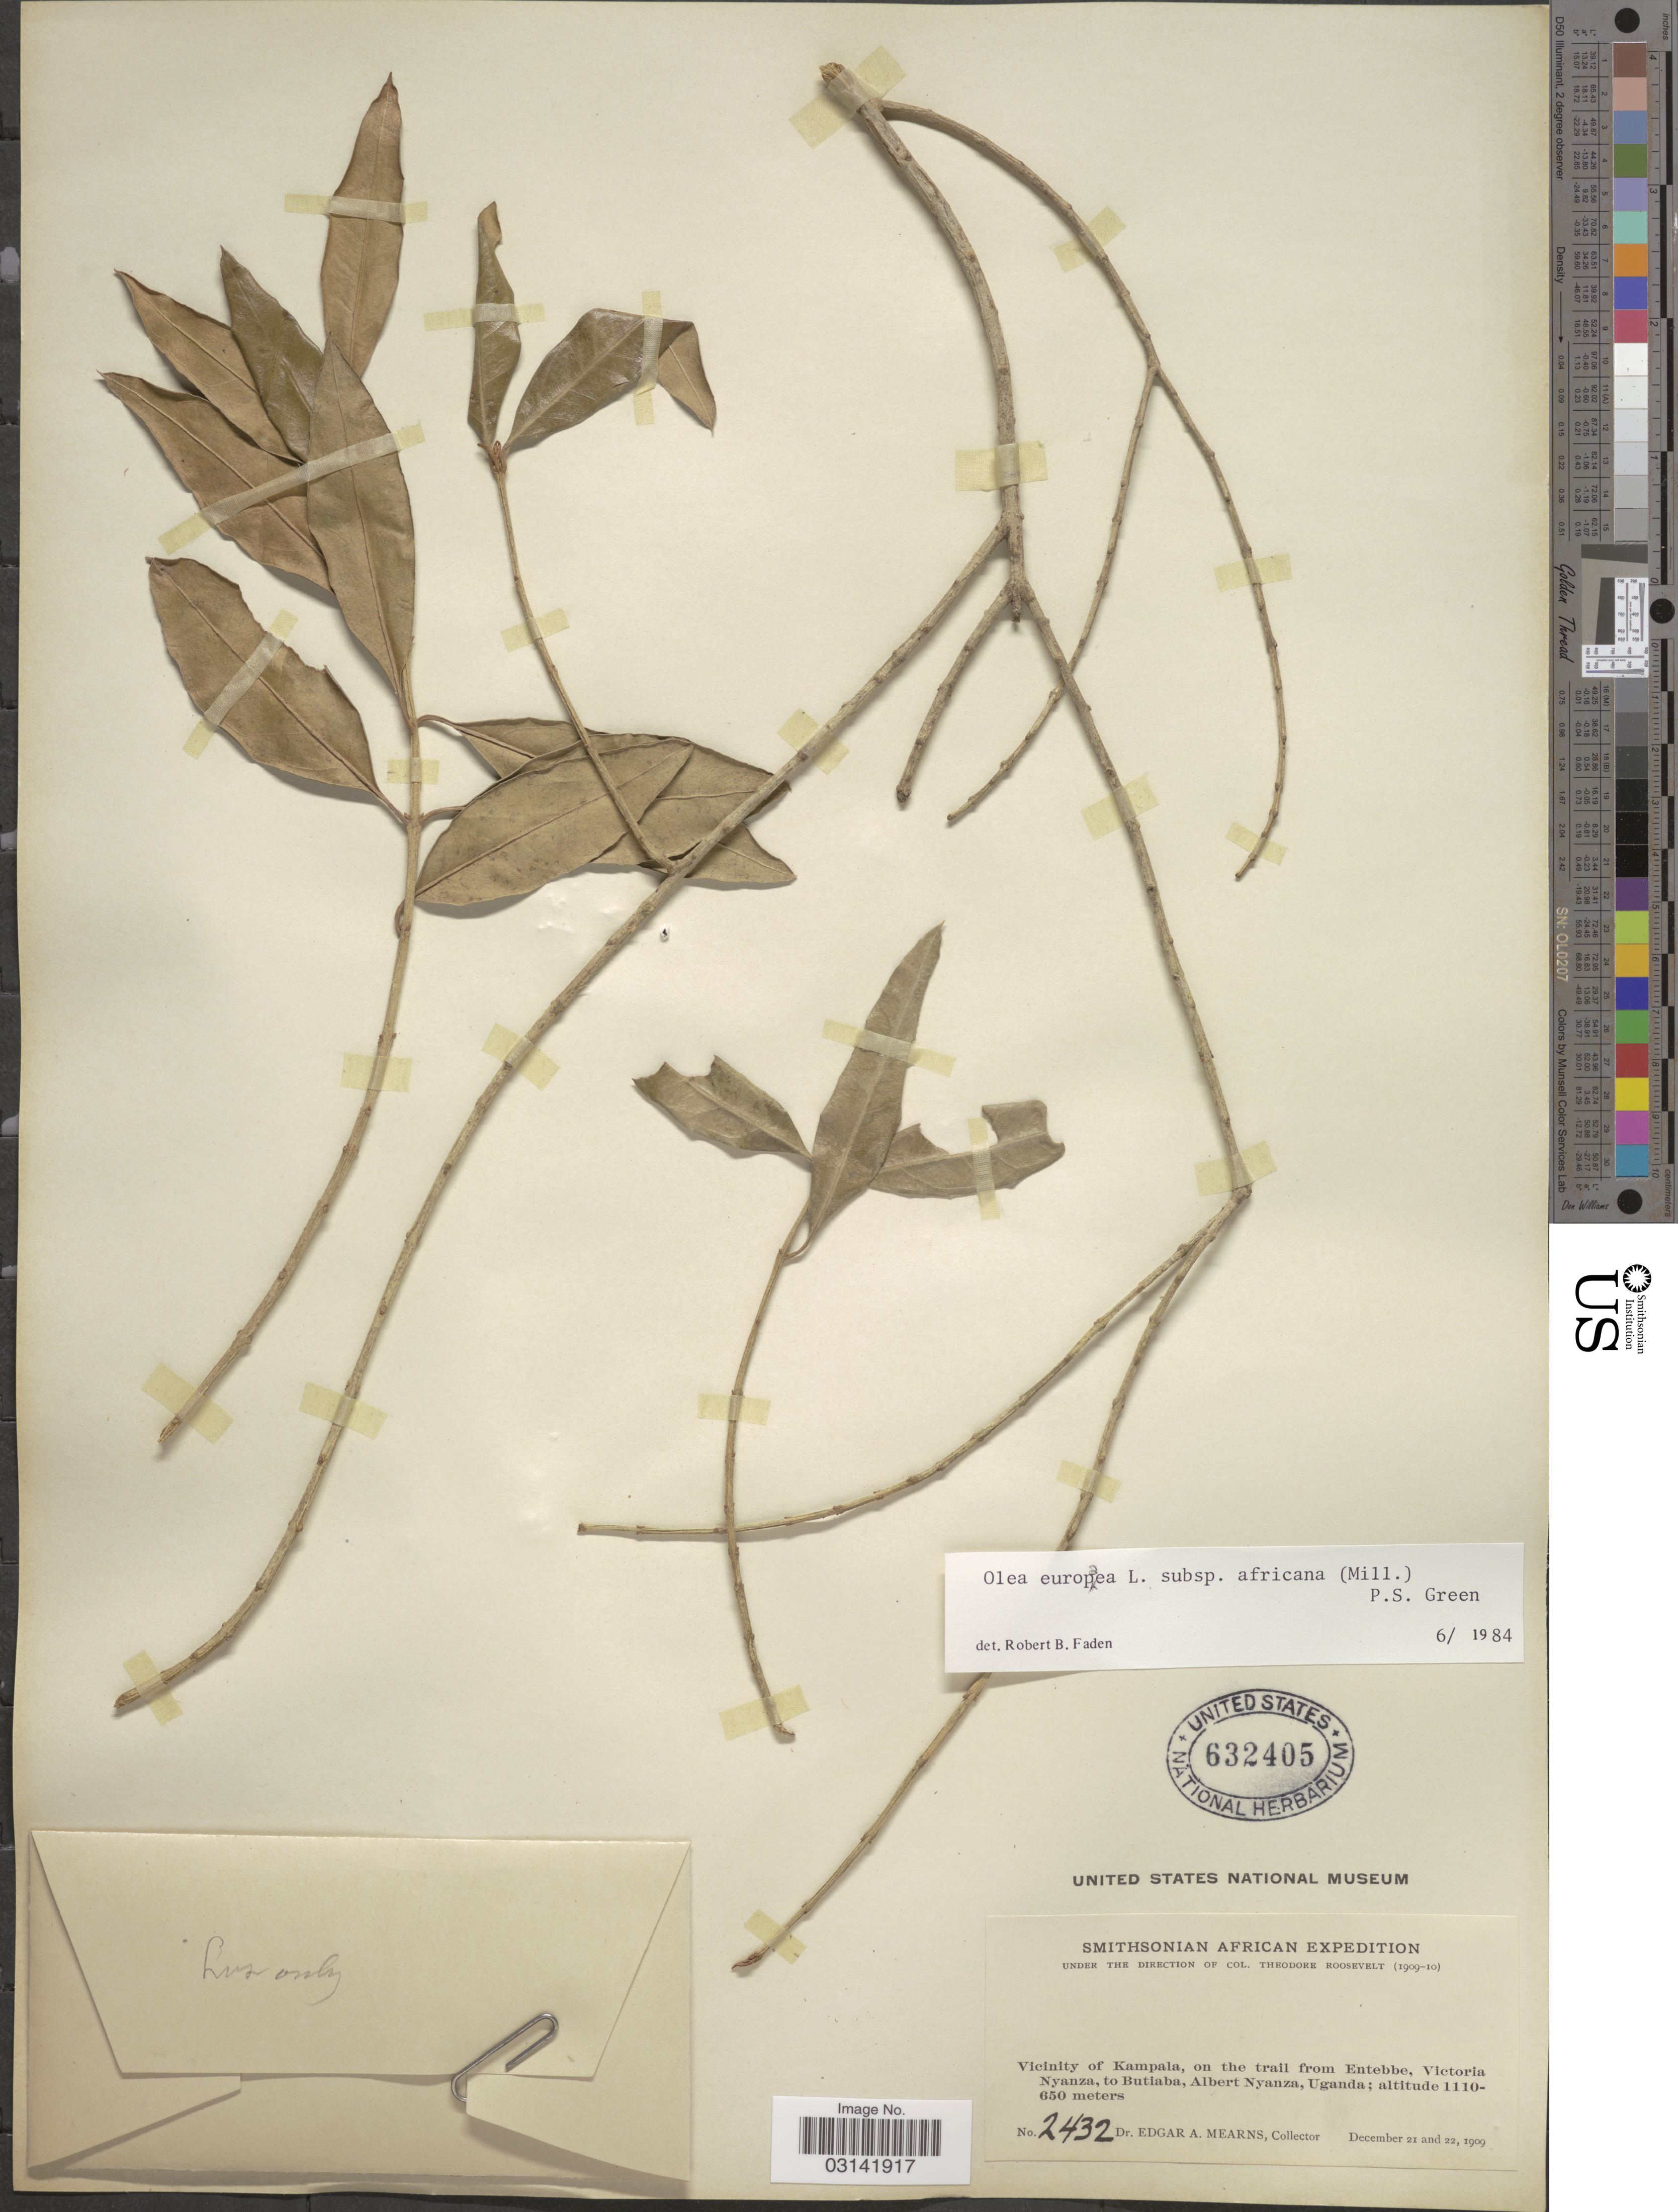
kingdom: Plantae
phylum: Tracheophyta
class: Magnoliopsida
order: Lamiales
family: Oleaceae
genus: Olea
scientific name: Olea africana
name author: Mill.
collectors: E. A. Mearns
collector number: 2432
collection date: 1909-12-21/1909-12-22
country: Uganda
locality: Vicinity of Kampala, on the trail from Entebbe, Victoria Nyanza, to Butiaba, Albert Nyanza.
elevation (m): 650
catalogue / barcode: US 632405